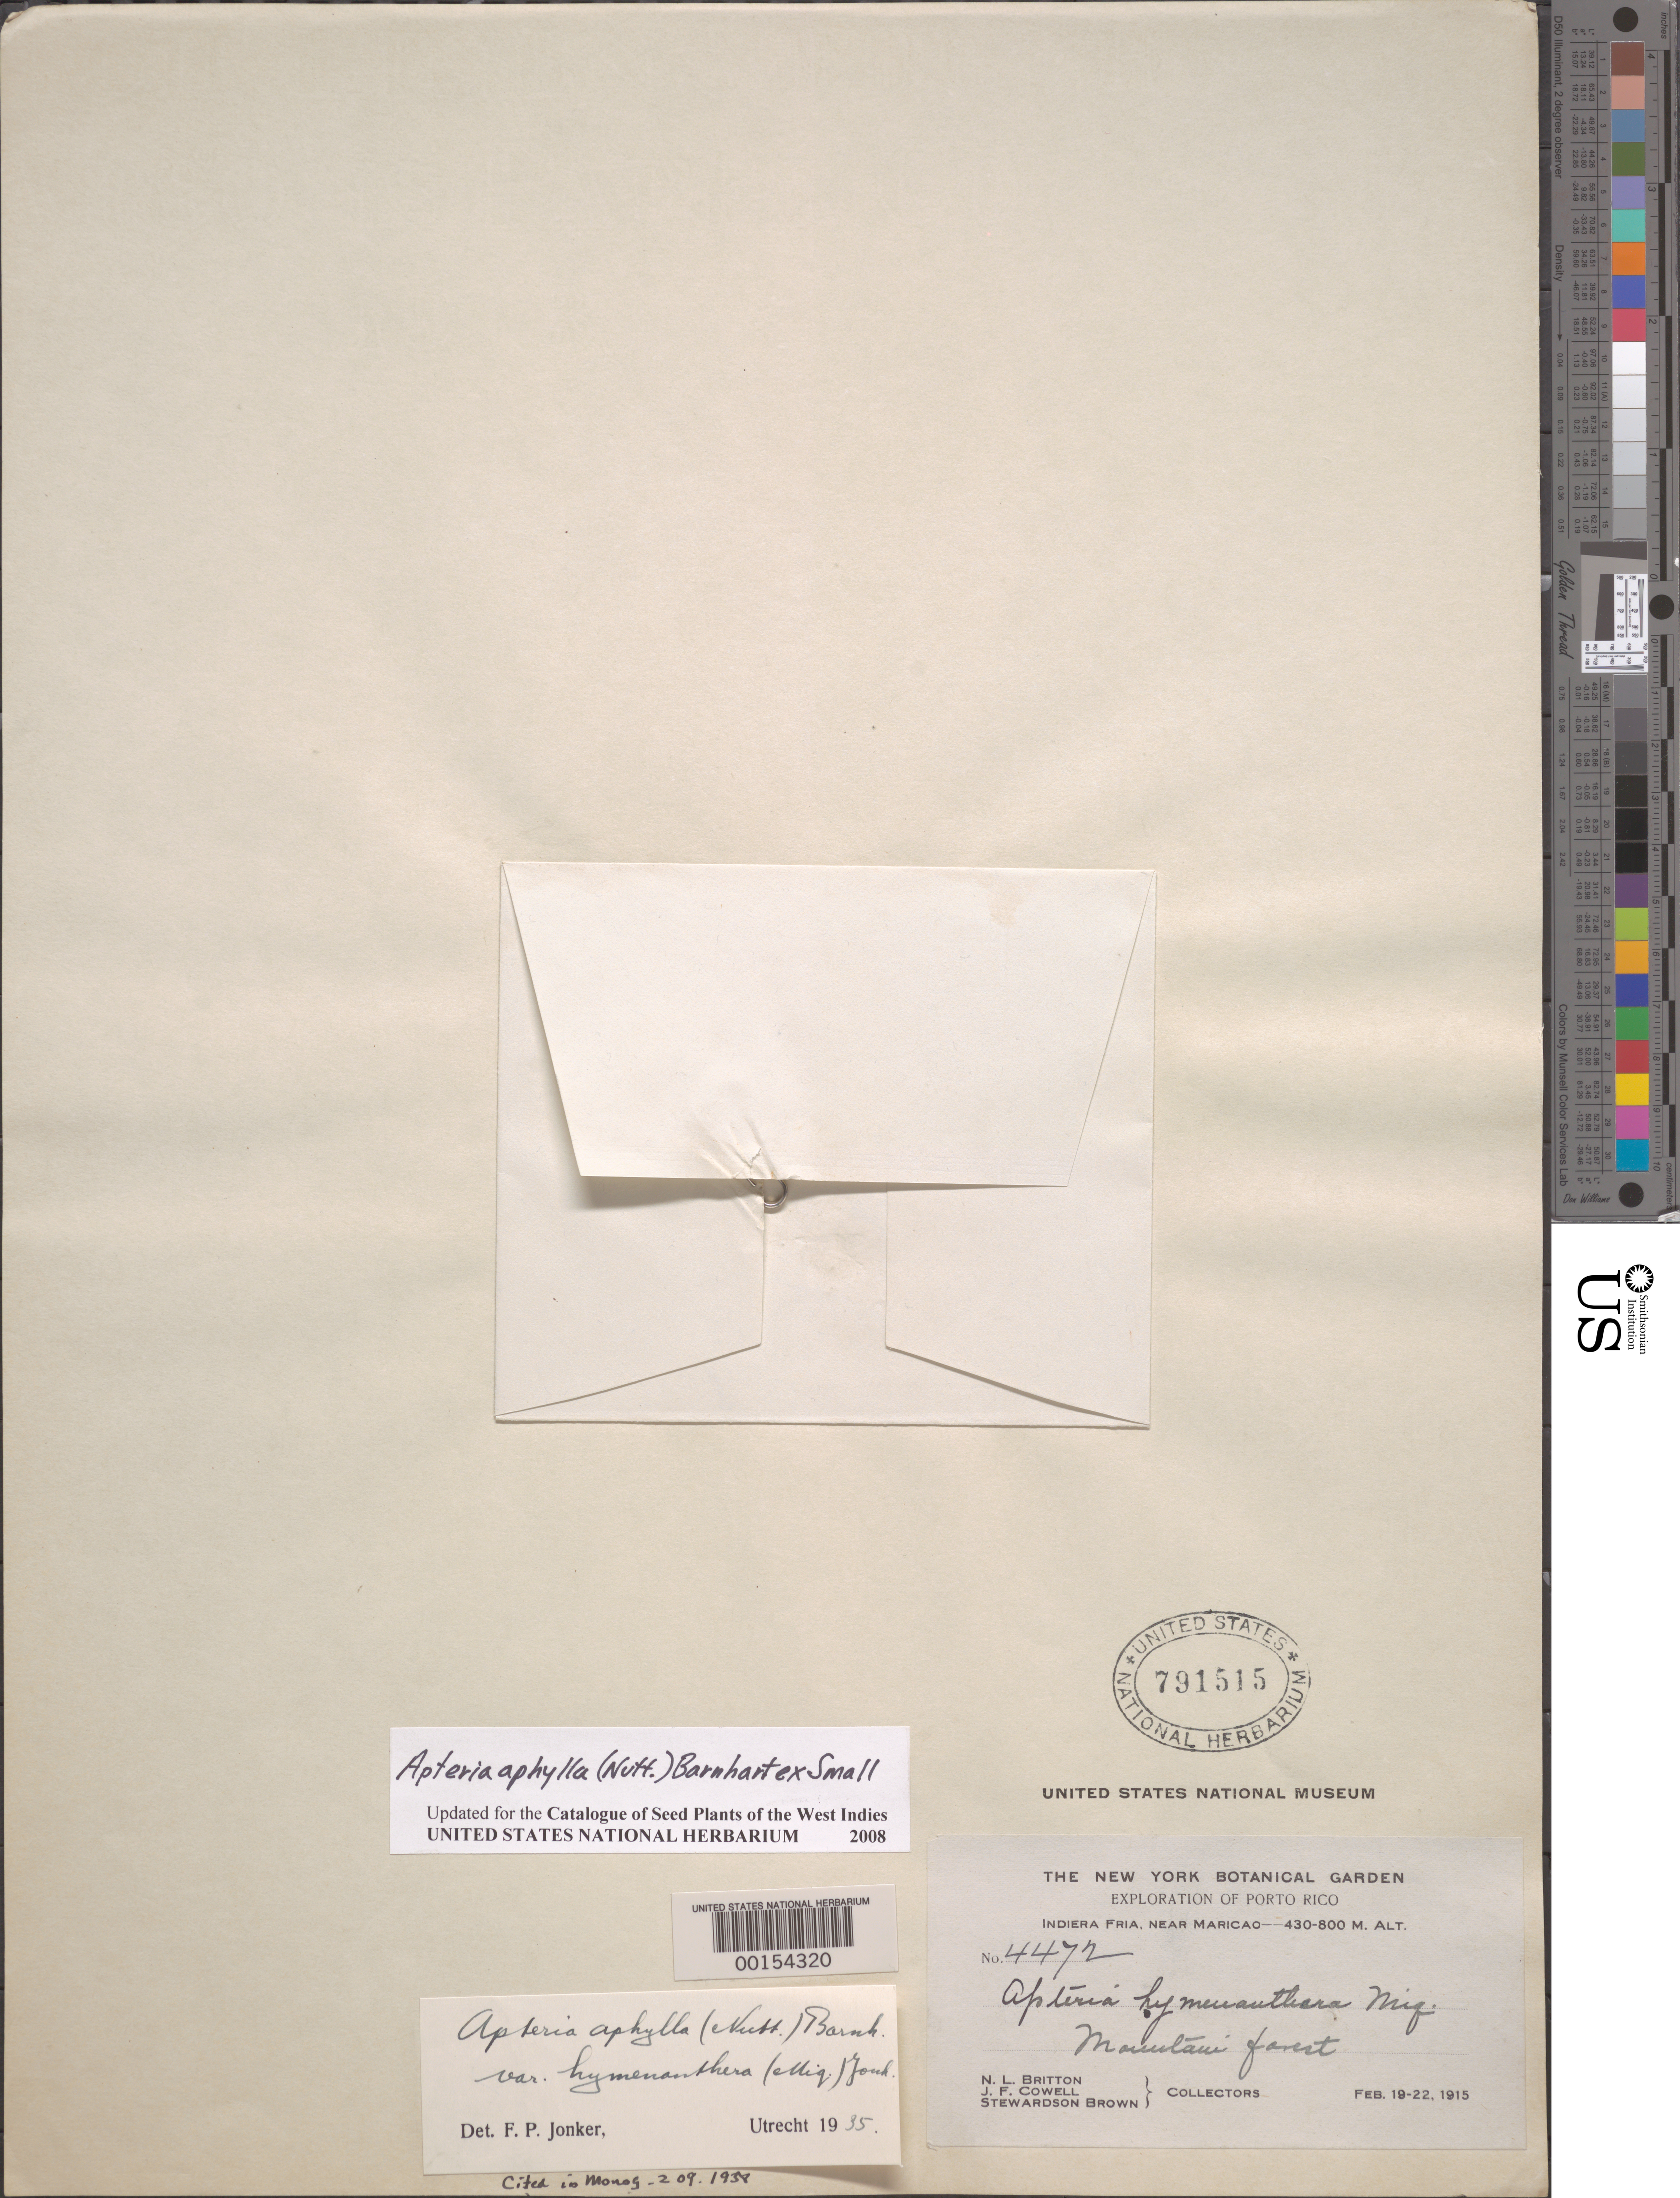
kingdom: Plantae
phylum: Tracheophyta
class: Liliopsida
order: Dioscoreales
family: Burmanniaceae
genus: Apteria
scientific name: Apteria aphylla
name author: (Nutt.) Barnhart ex Small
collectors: N. Britton, J. F. Cowell & S. Brown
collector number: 4472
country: Puerto Rico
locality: Indiera Fria, near Maricao.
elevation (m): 430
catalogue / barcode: US 791515